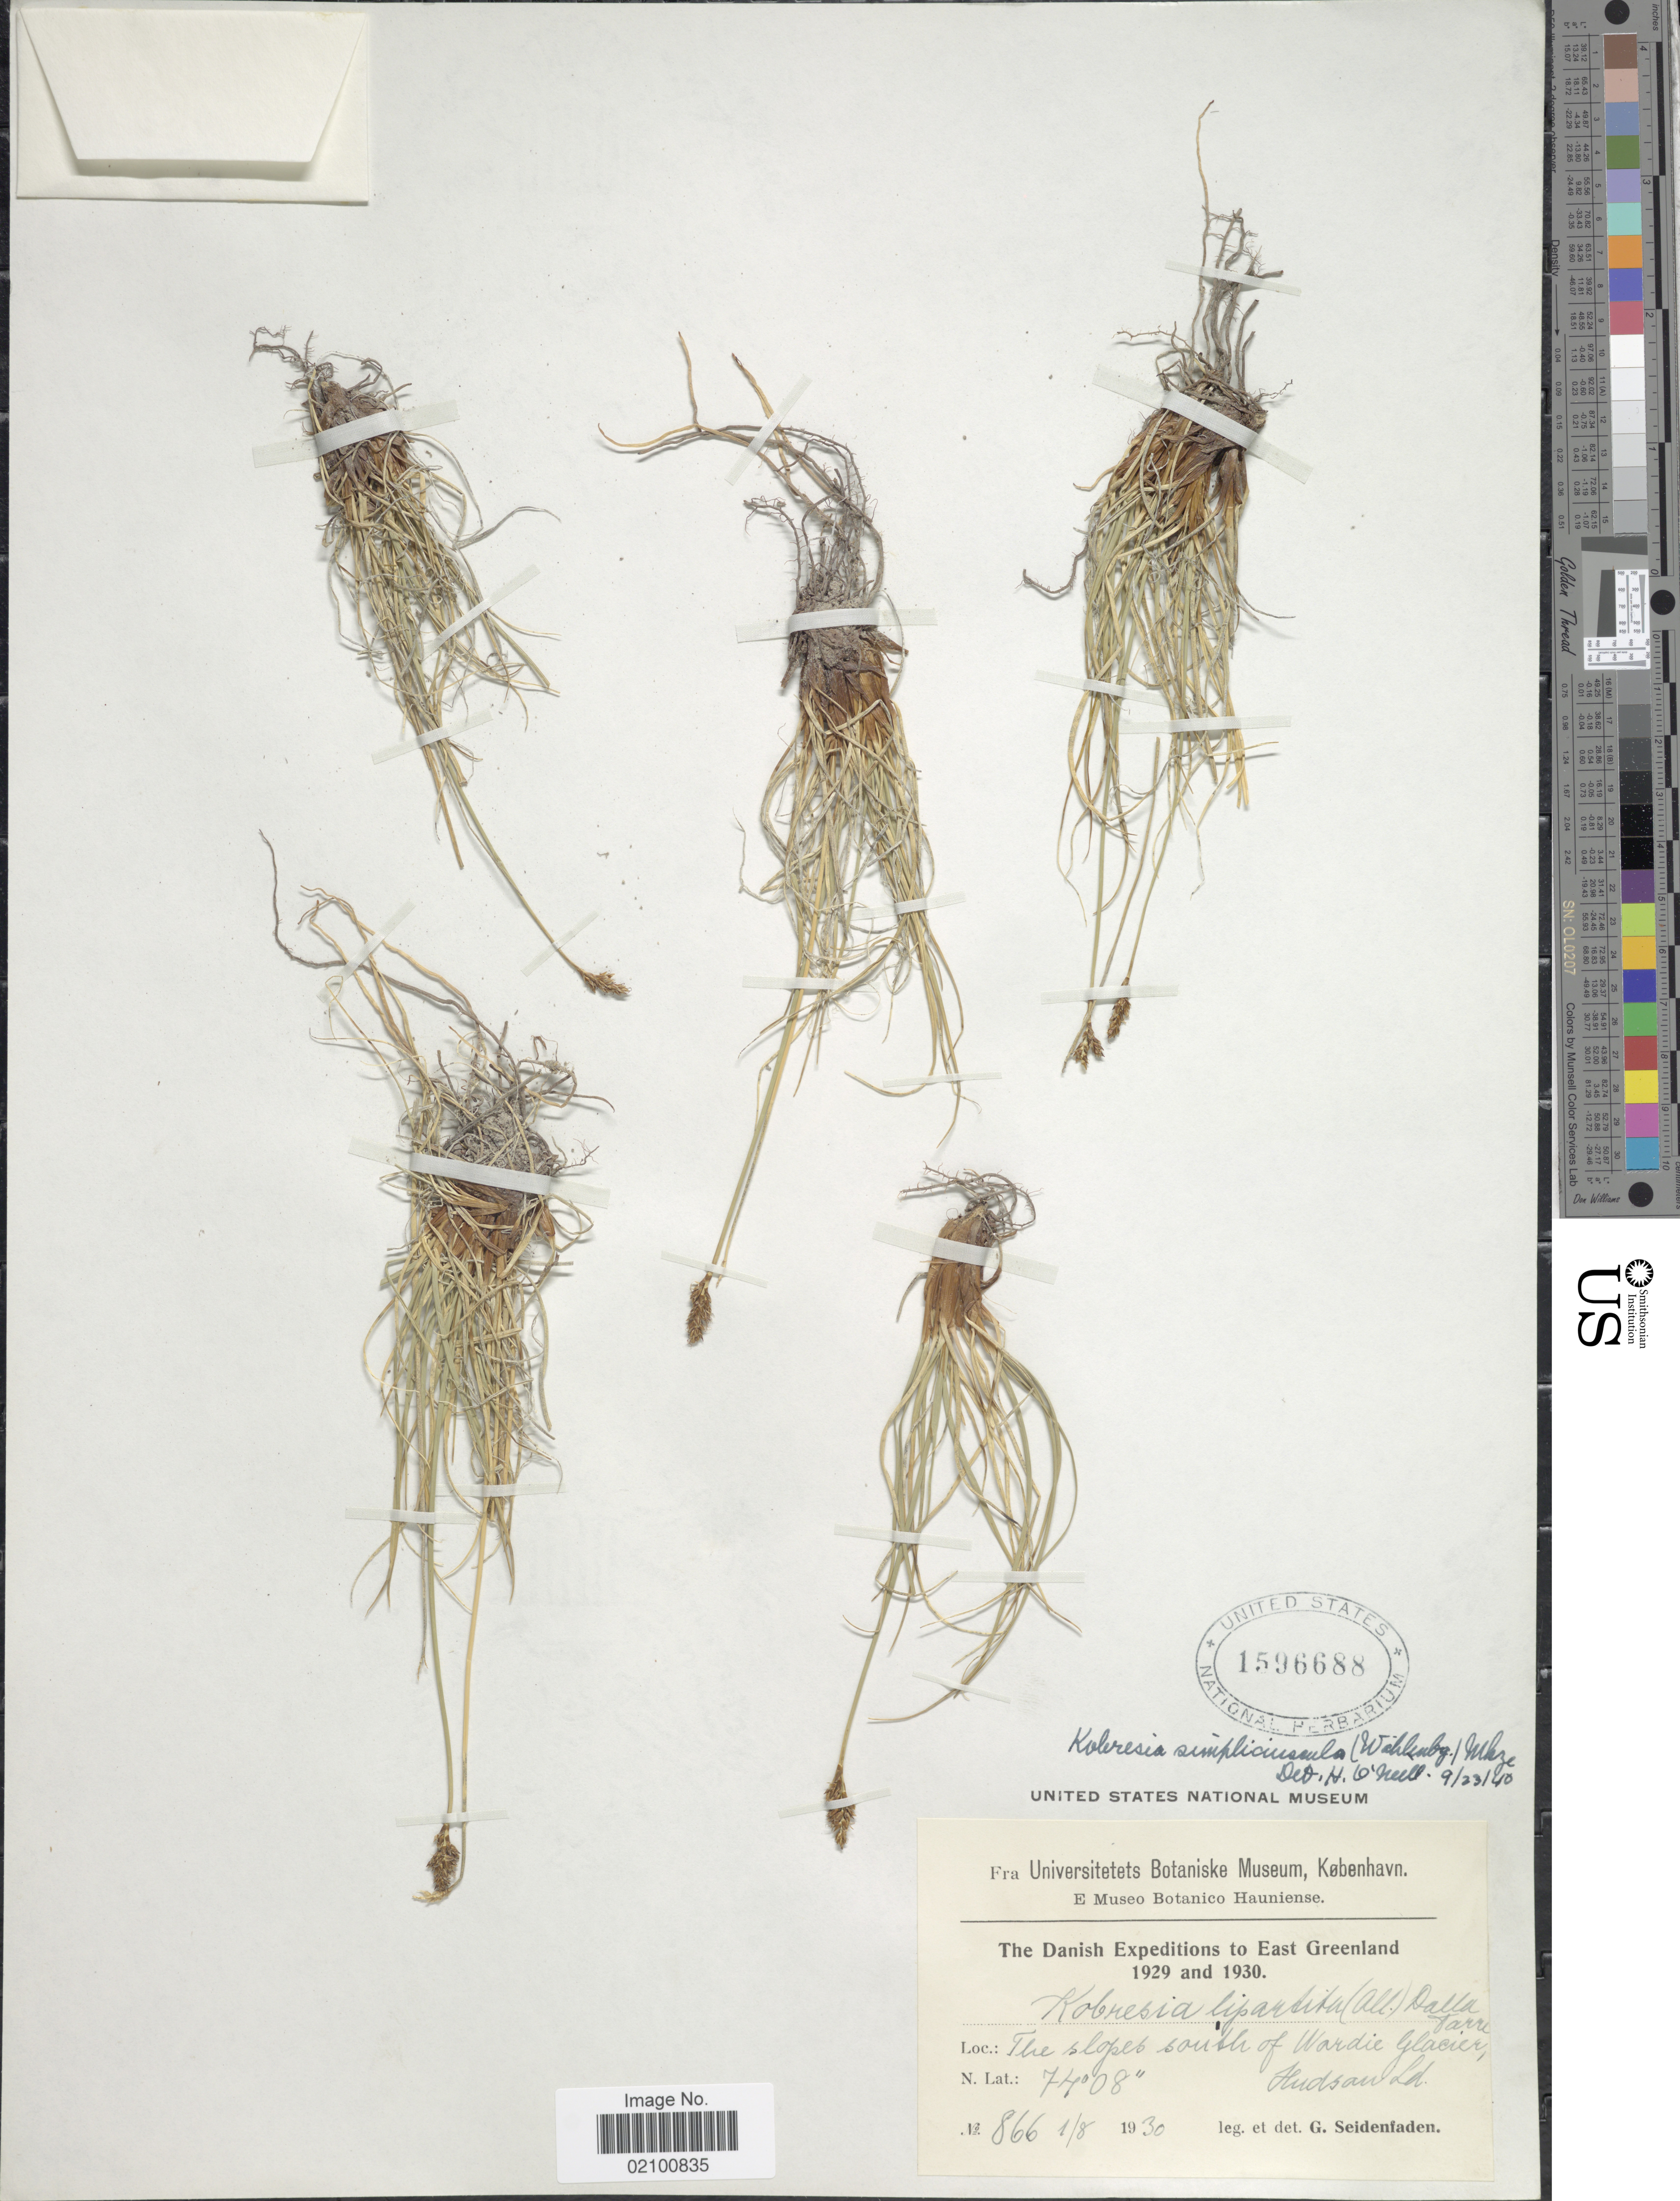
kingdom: Plantae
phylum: Tracheophyta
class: Liliopsida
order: Poales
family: Cyperaceae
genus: Carex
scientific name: Carex simpliciuscula subsp. simpliciuscula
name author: Wahlenb.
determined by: Strong, M. T., (US), Smithsonian Institution - National Museum of Natural History (UNITED STATES)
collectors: G. Seidenfaden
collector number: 866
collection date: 1930-08-01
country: Greenland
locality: East Greenland, the slopes south of Wardie Glacier, Hudson Ld.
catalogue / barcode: US 1596688